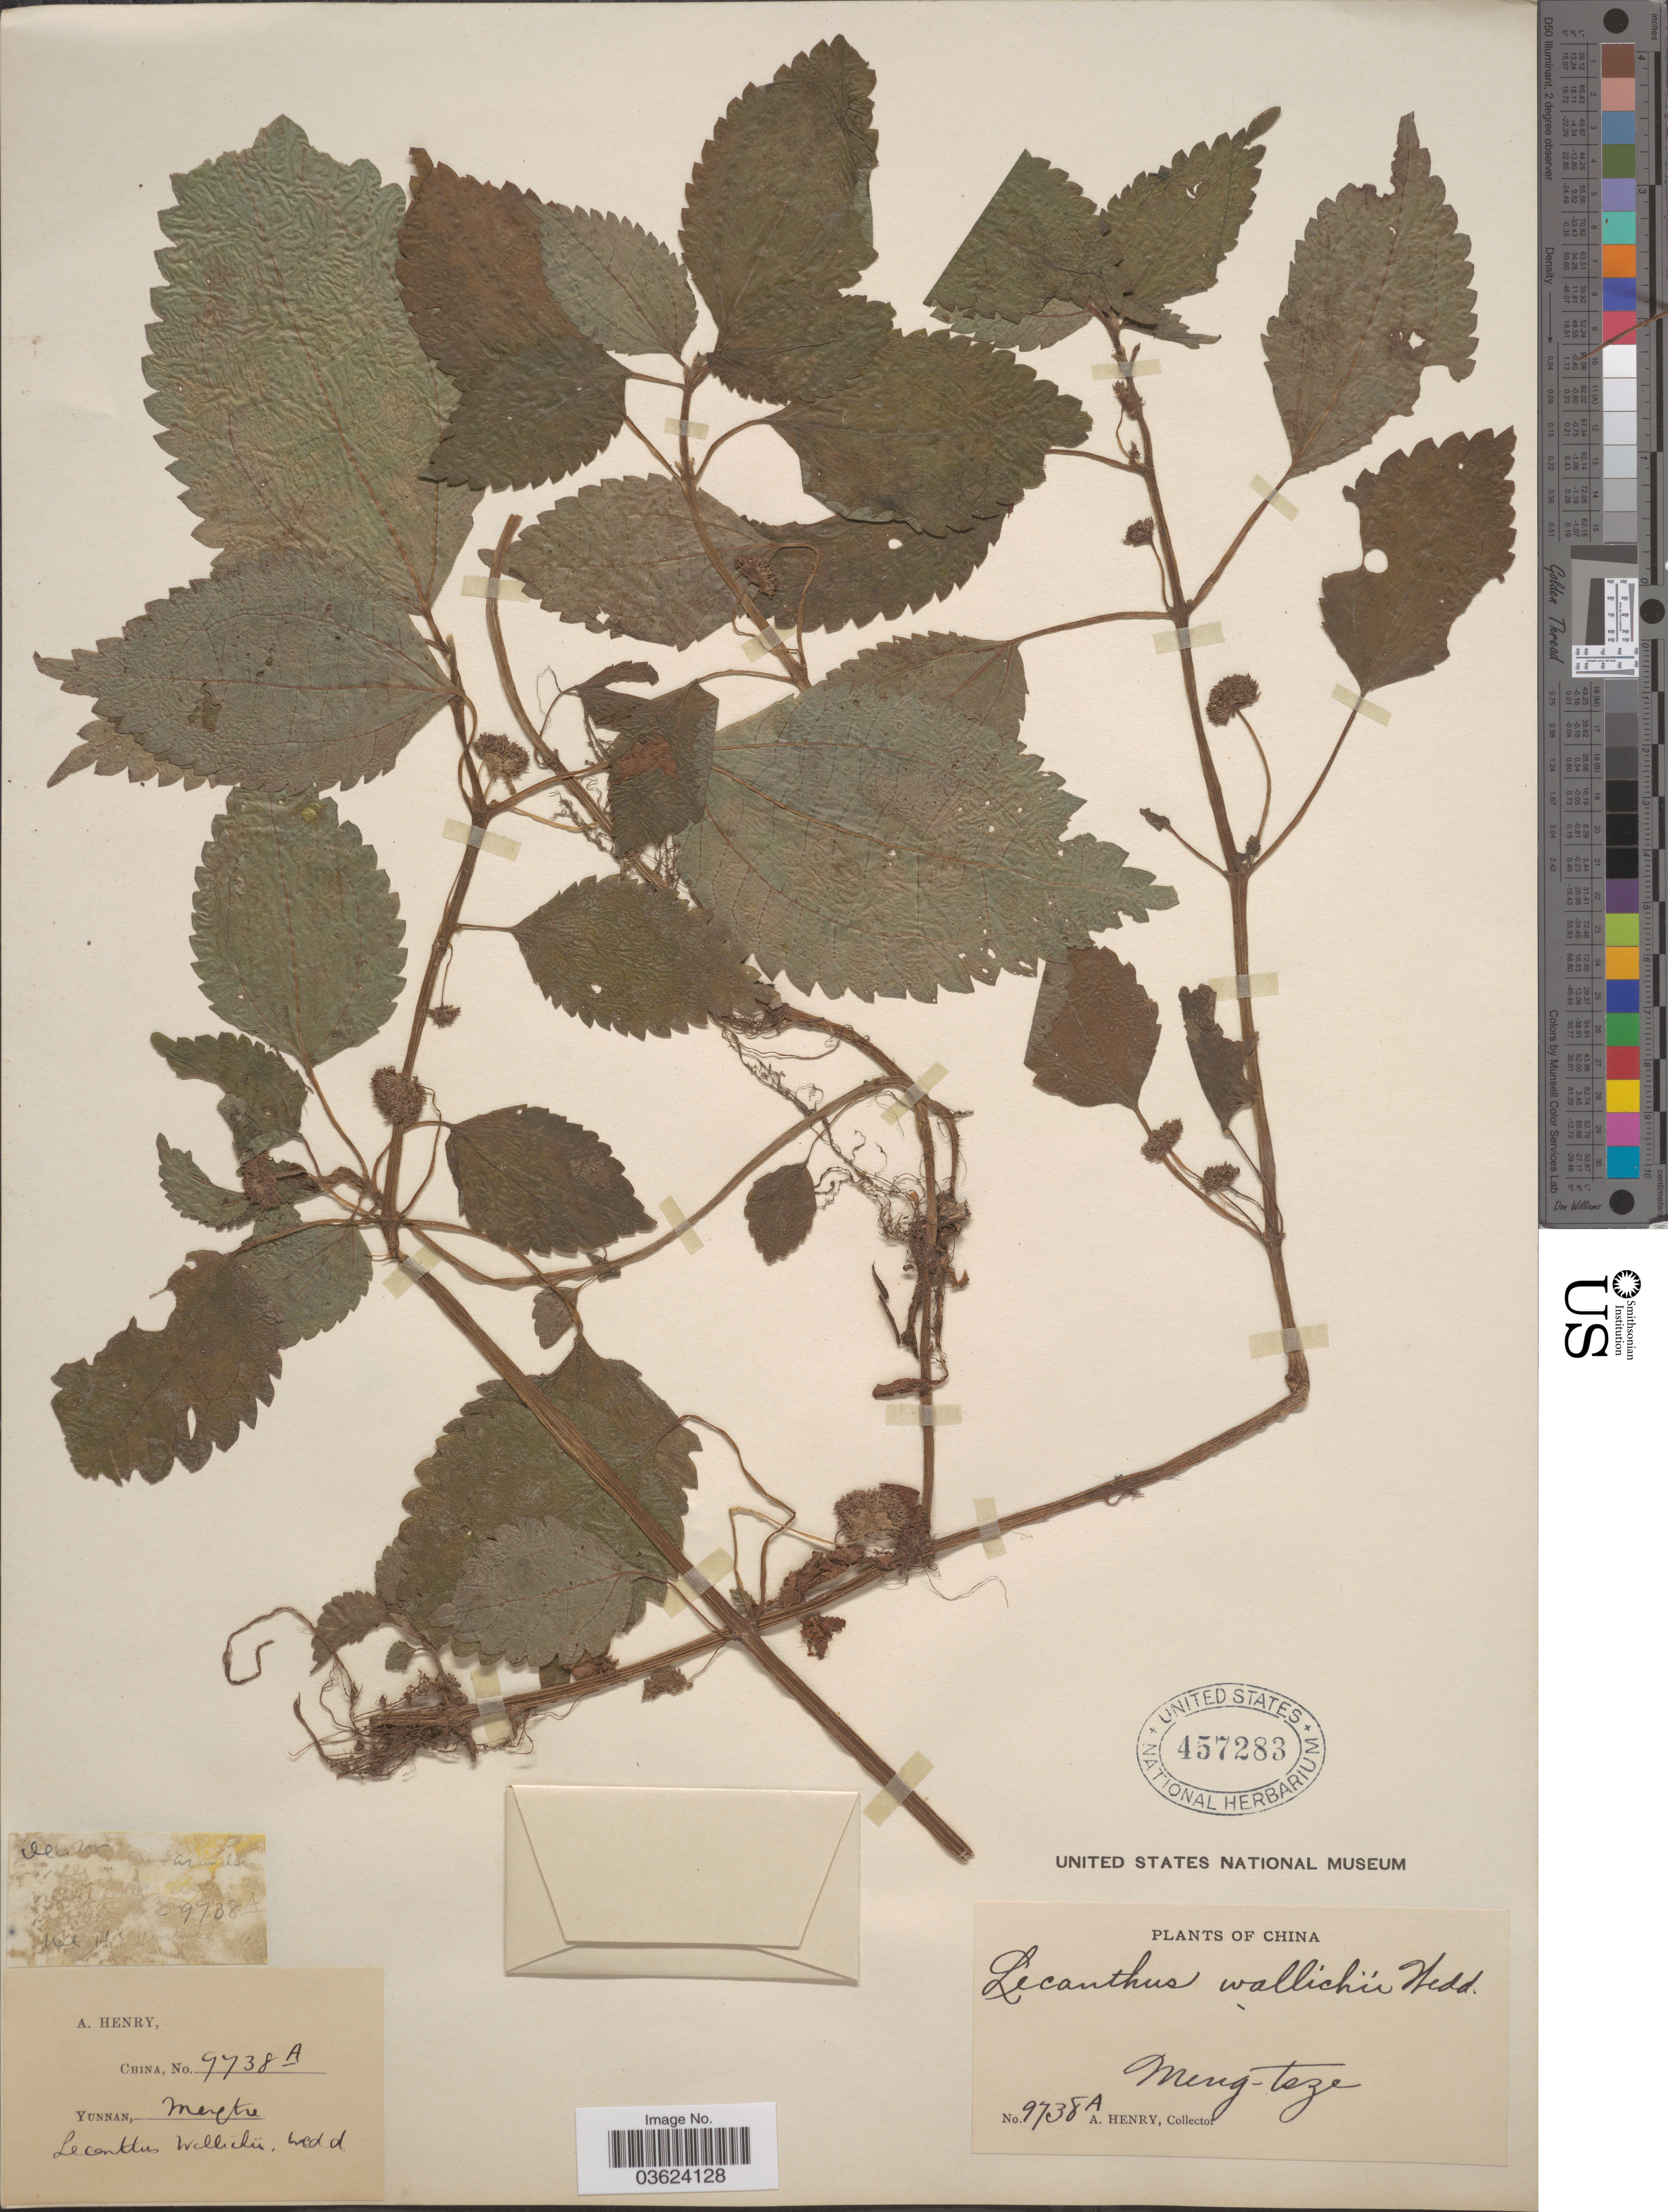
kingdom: Plantae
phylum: Tracheophyta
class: Magnoliopsida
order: Rosales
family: Urticaceae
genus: Lecanthus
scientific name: Lecanthus wallichii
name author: Wedd.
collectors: A. Henry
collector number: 9738 A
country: China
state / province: Yunnan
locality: Meng-tsze.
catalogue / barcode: US 457283